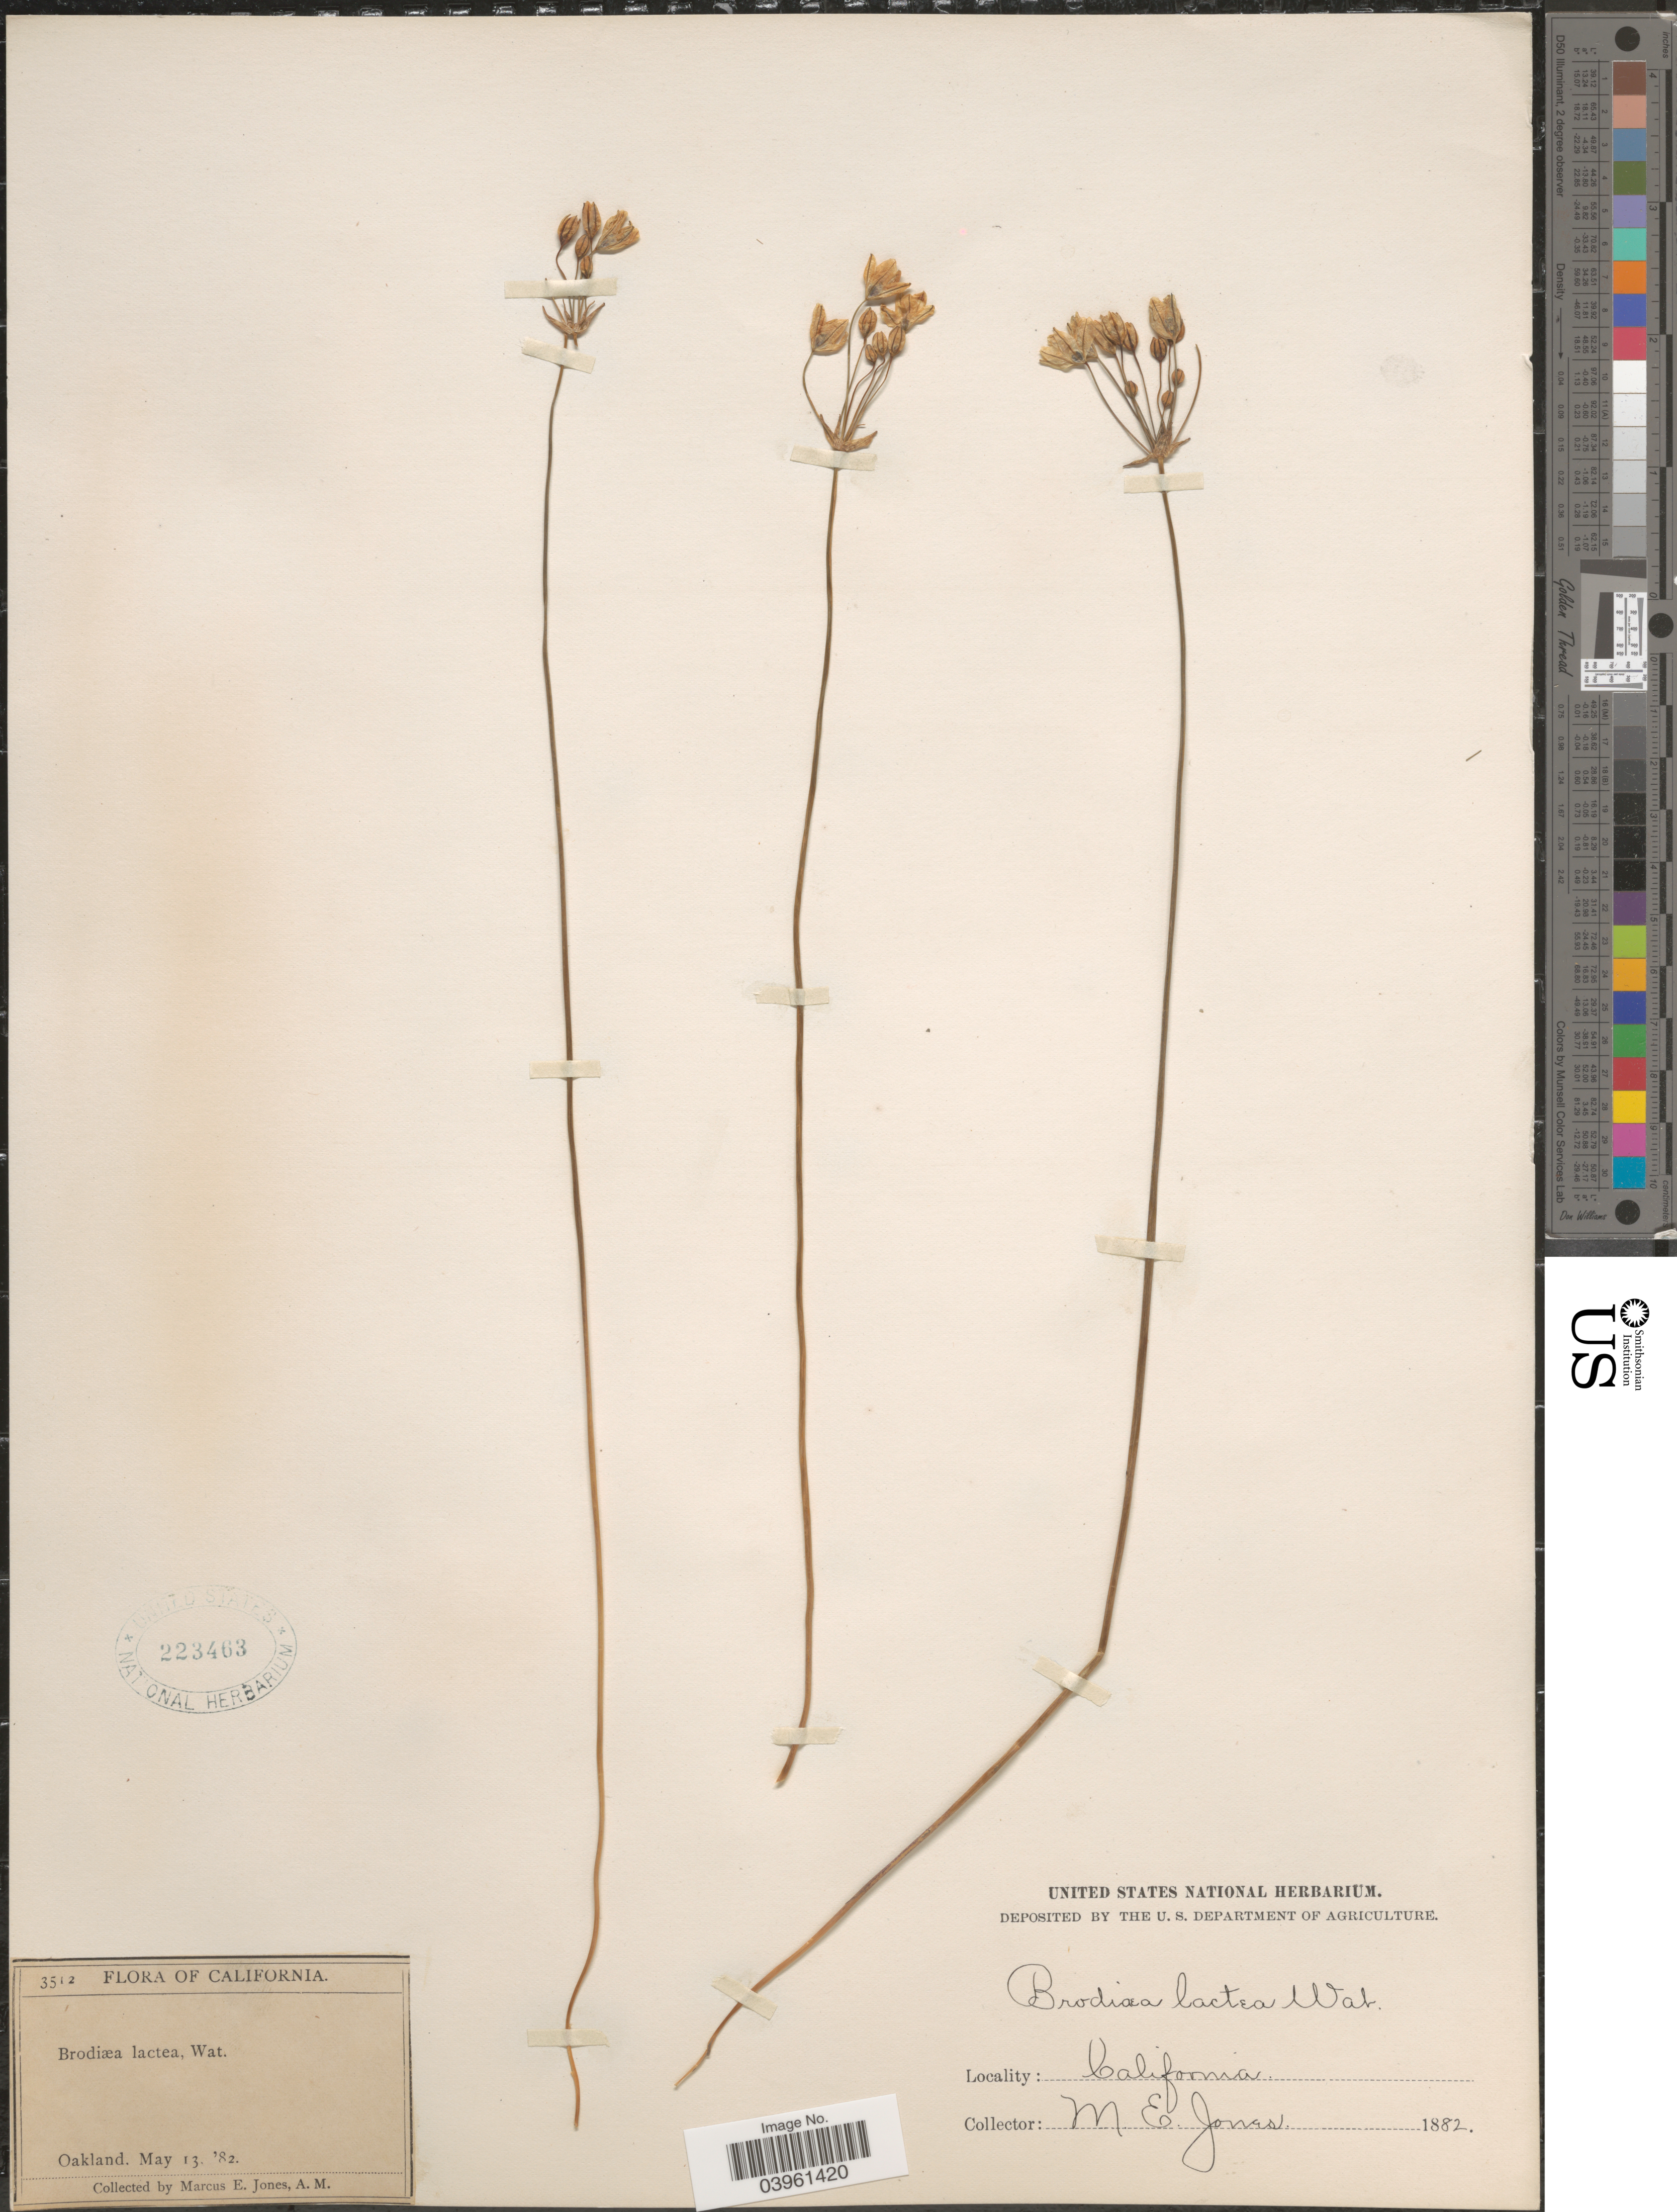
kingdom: Plantae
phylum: Tracheophyta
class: Liliopsida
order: Asparagales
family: Asparagaceae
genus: Triteleia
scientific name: Triteleia hyacinthina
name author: (Lindl.) Greene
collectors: M. E. Jones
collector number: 3512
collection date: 1882-05-13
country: United States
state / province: California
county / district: Alameda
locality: Oakland.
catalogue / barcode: US 223463